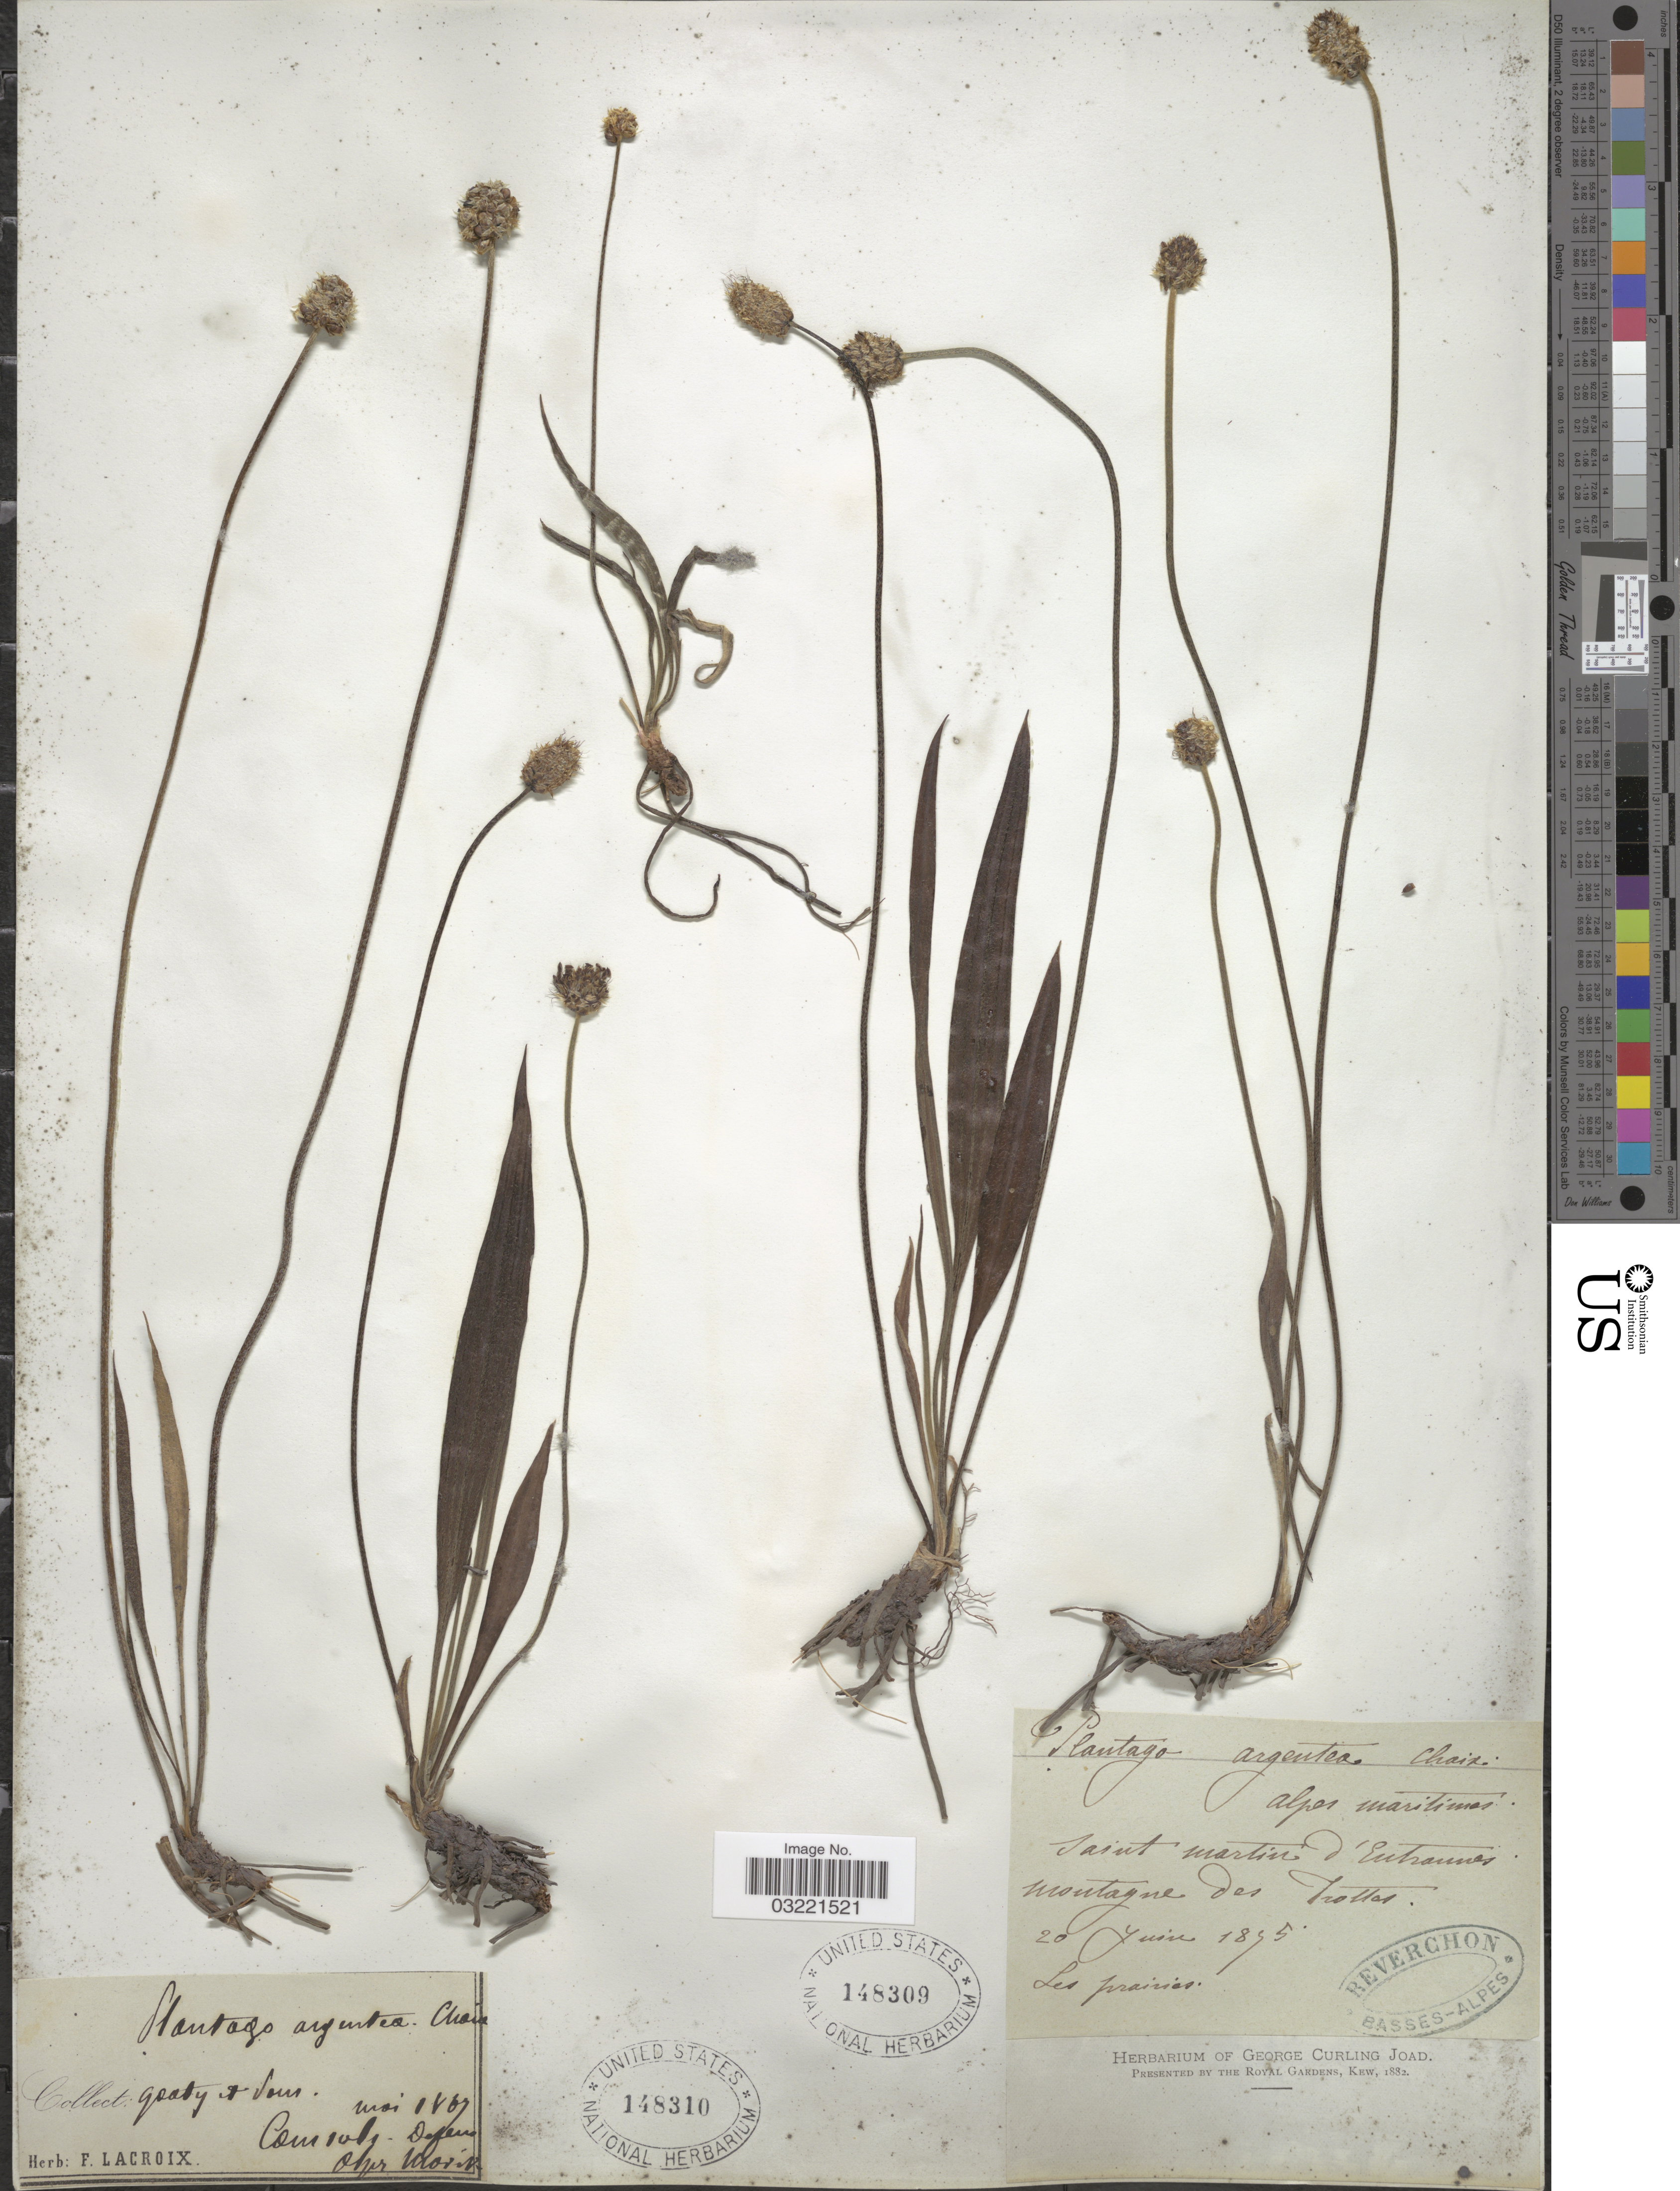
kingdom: Plantae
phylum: Tracheophyta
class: Magnoliopsida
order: Lamiales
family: Plantaginaceae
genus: Plantago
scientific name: Plantago argentea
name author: Chaix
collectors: ex herb. F. Lacroix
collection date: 1867-05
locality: Graty de Sous. Comioli-Defens Olpr Morir.[interpreted] Alpes maritimes, Saint martin d'[interpreted]%$ montagne des [illegible text]rottes. Les prairies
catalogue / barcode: US 148310